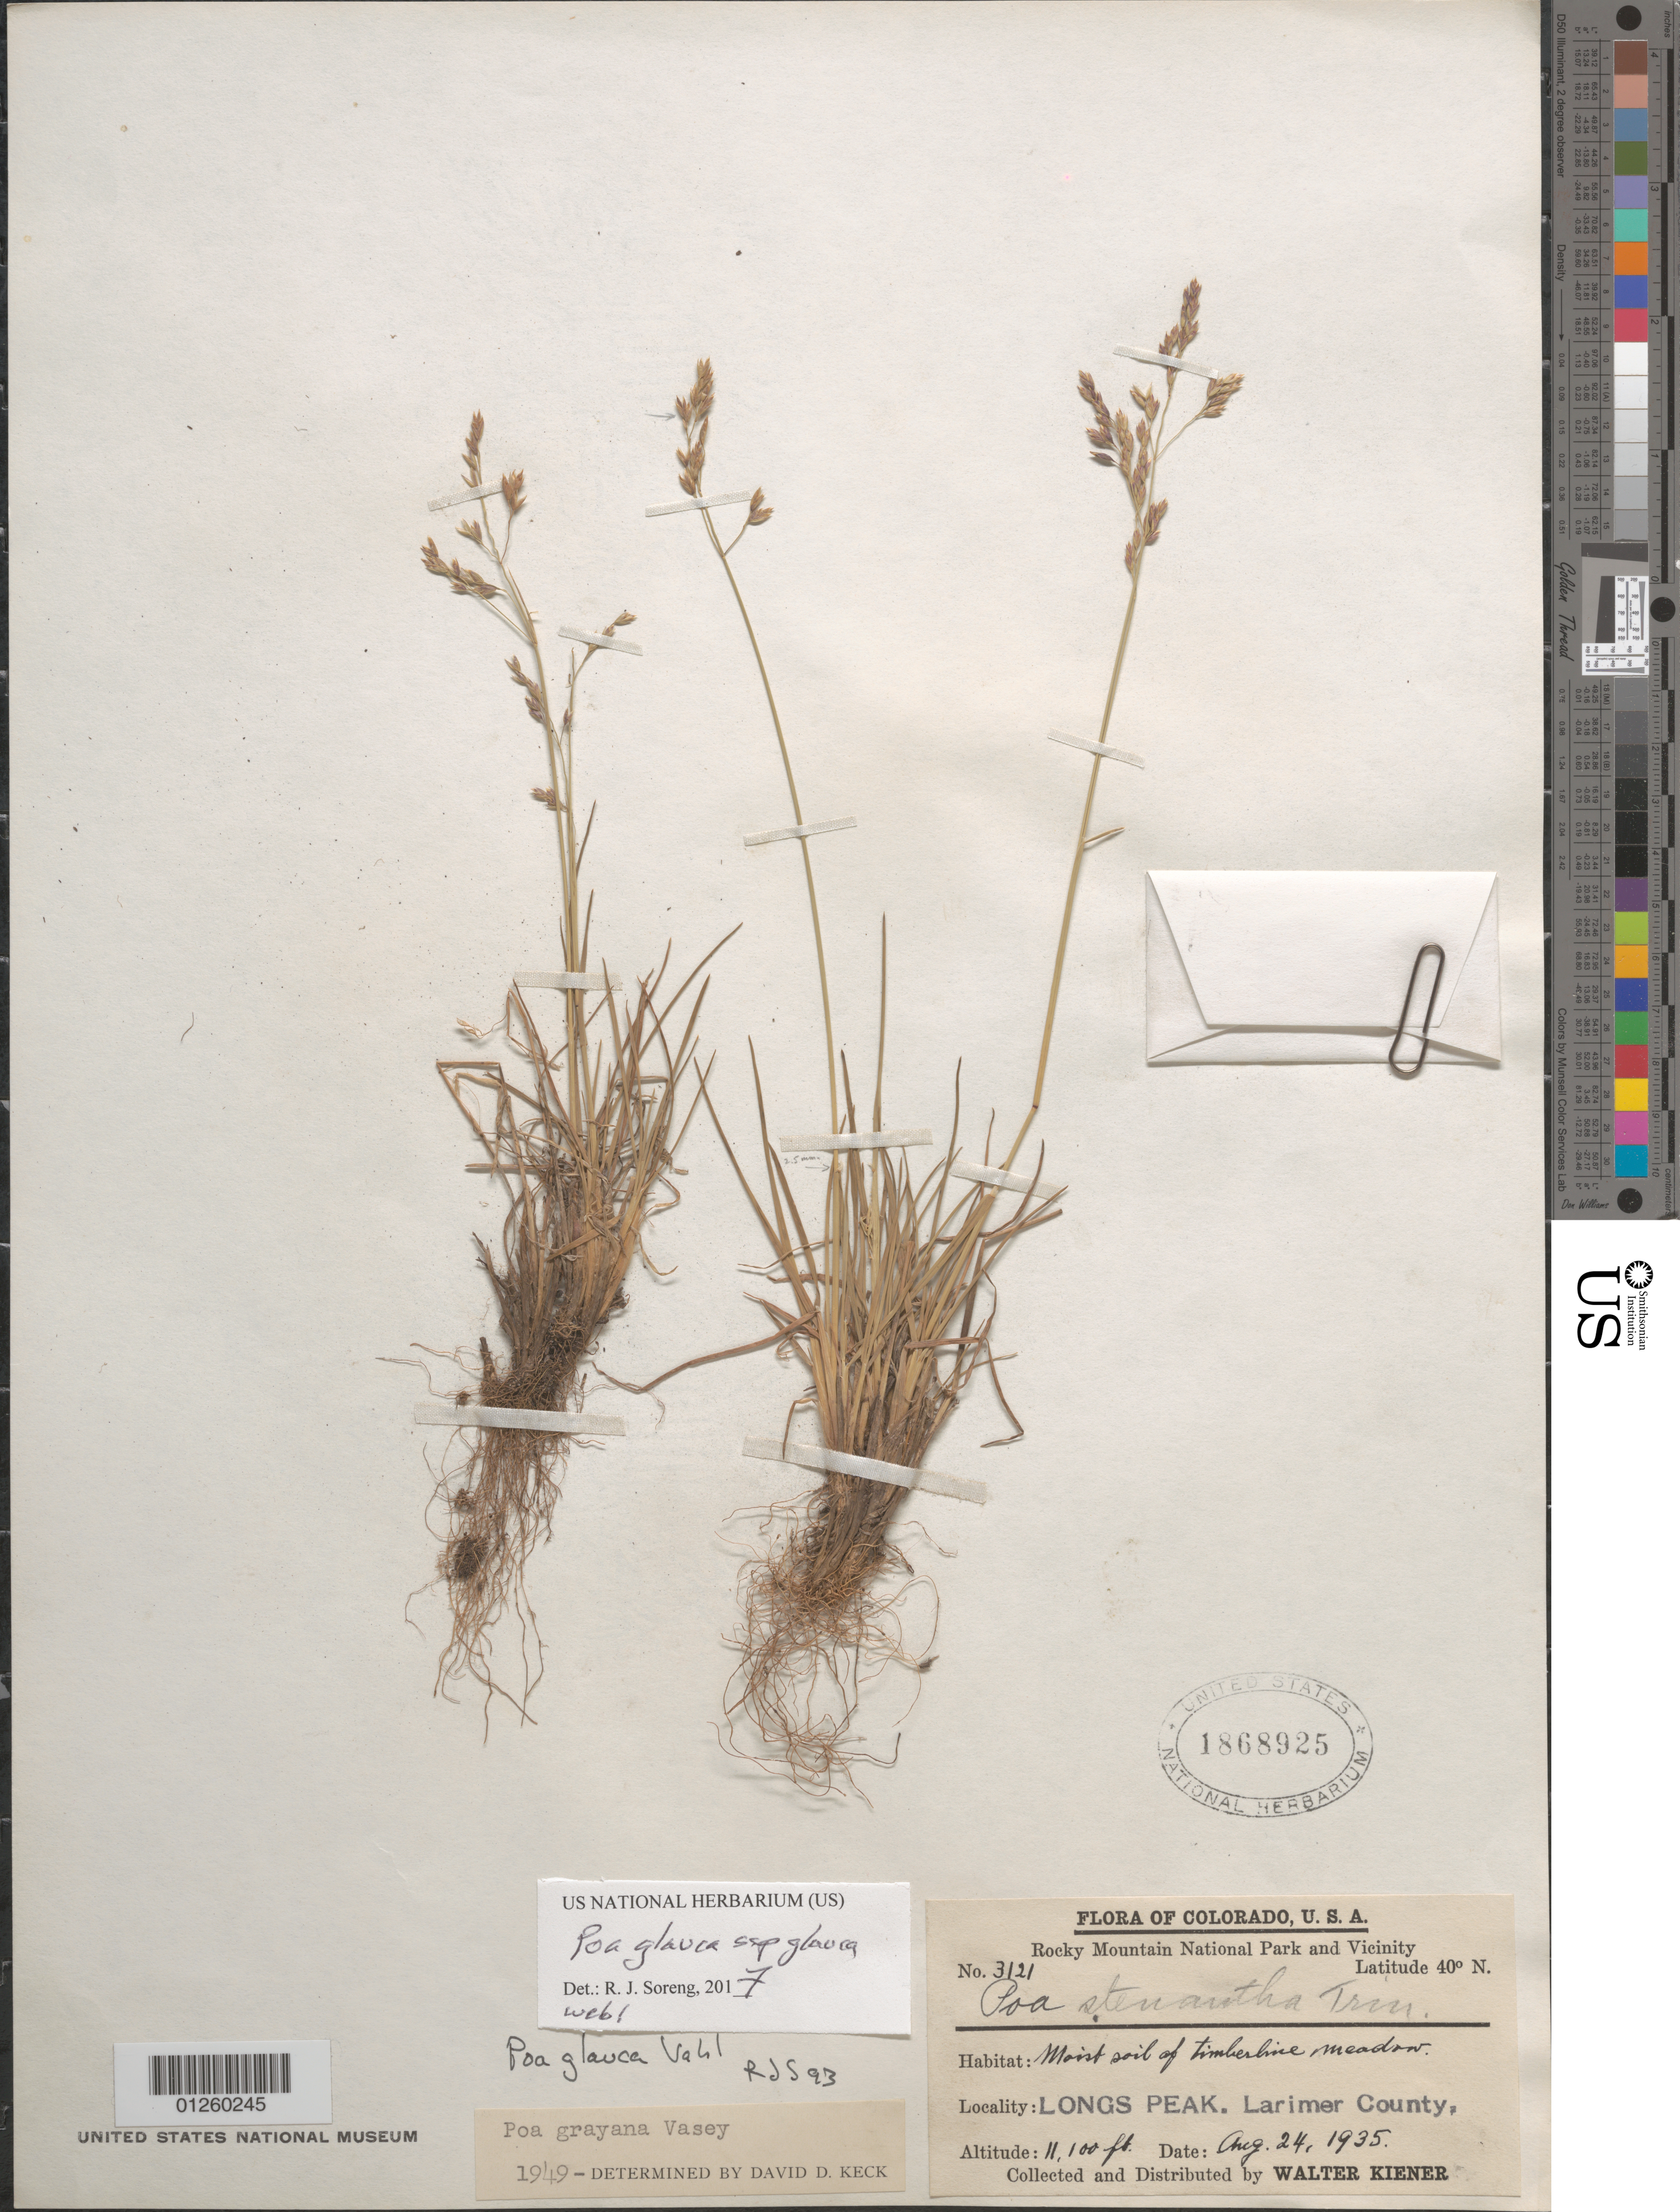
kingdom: Plantae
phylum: Tracheophyta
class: Liliopsida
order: Poales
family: Poaceae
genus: Poa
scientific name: Poa glauca subsp. glauca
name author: Vahl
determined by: Soreng, Robert J., Research Associate (BOT), Smithsonian Institution - National Museum of Natural History (UNITED STATES)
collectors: W. Kiener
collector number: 3121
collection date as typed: Aug. 24, 1935.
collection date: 1935-08-24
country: United States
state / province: Colorado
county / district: Larimer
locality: Moist soil of Timberline Meadow. Rocky Mountain National Park and Vicinity.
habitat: Moist soil of timberline meadow.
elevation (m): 3383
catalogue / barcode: US 1868925